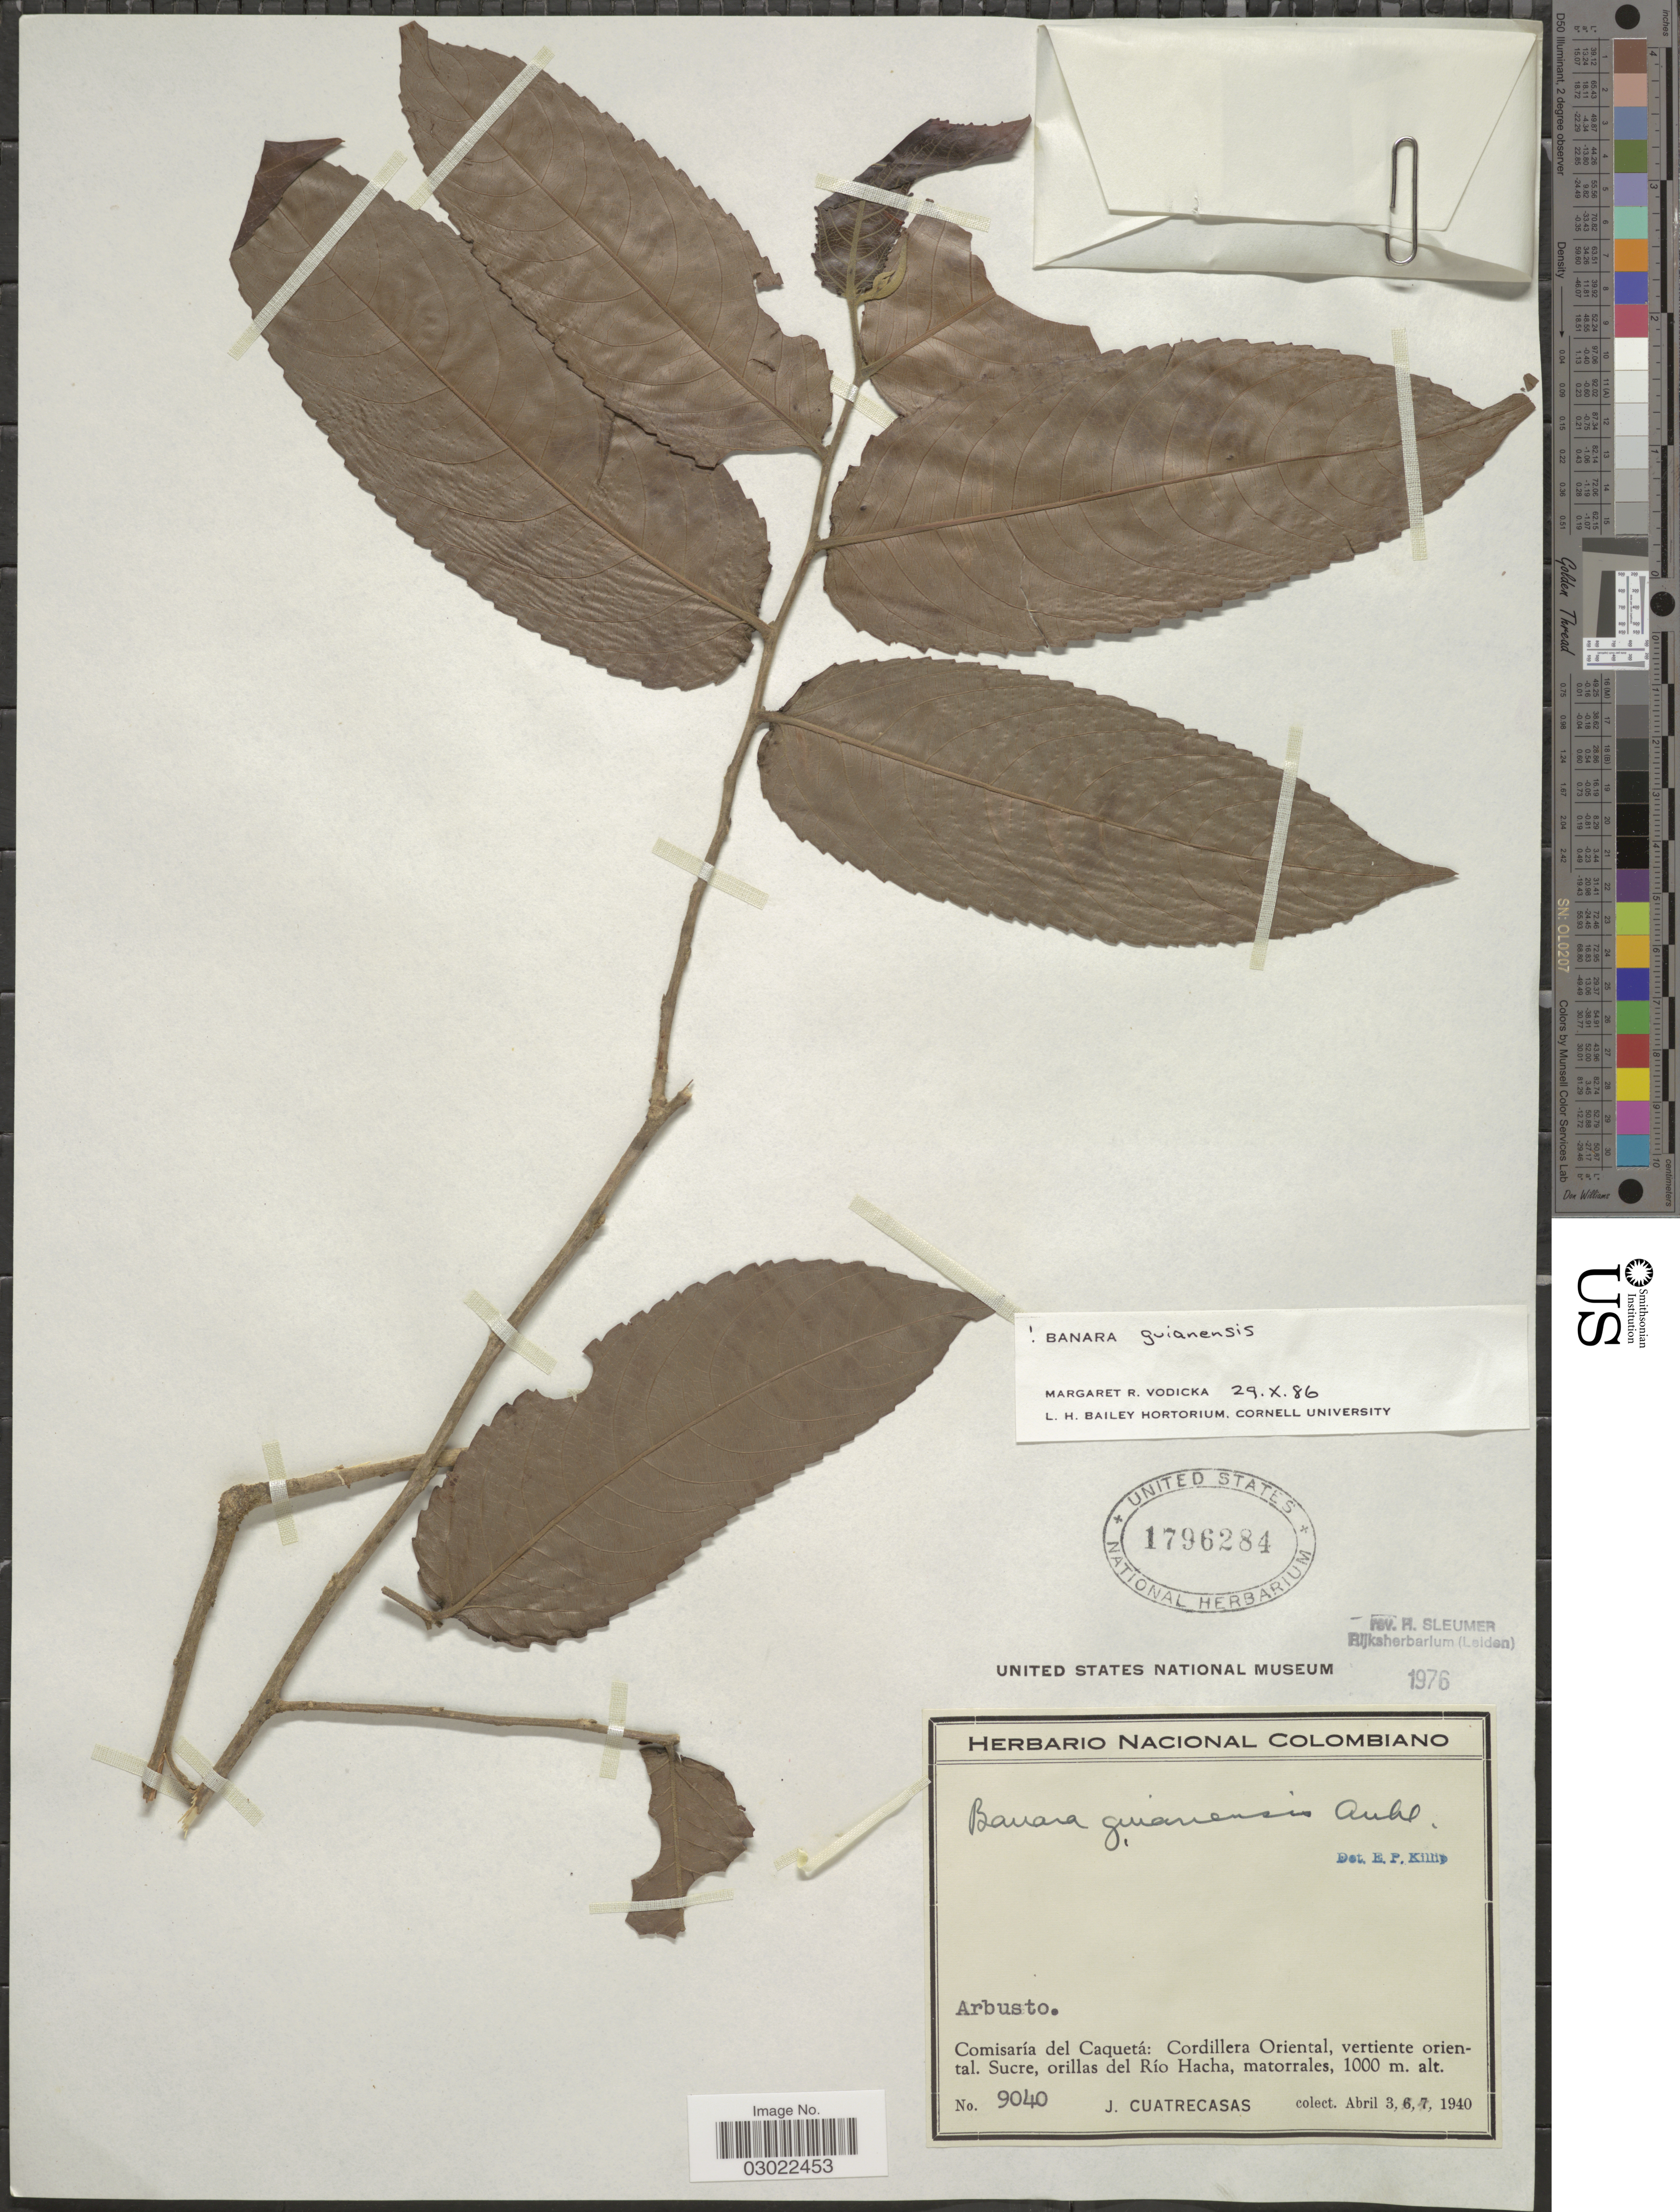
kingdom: Plantae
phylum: Tracheophyta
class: Magnoliopsida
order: Malpighiales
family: Salicaceae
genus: Banara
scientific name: Banara guianensis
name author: Aubl.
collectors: J. Cuatrecasas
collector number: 9040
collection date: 1940-04-03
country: Colombia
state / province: Caquetá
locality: Comisaría del Caqueta: Cordillera Oriental, vertiente oriental. Sucre, orillas del Río Hacha, matorrales.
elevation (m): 1000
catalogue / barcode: US 1796284